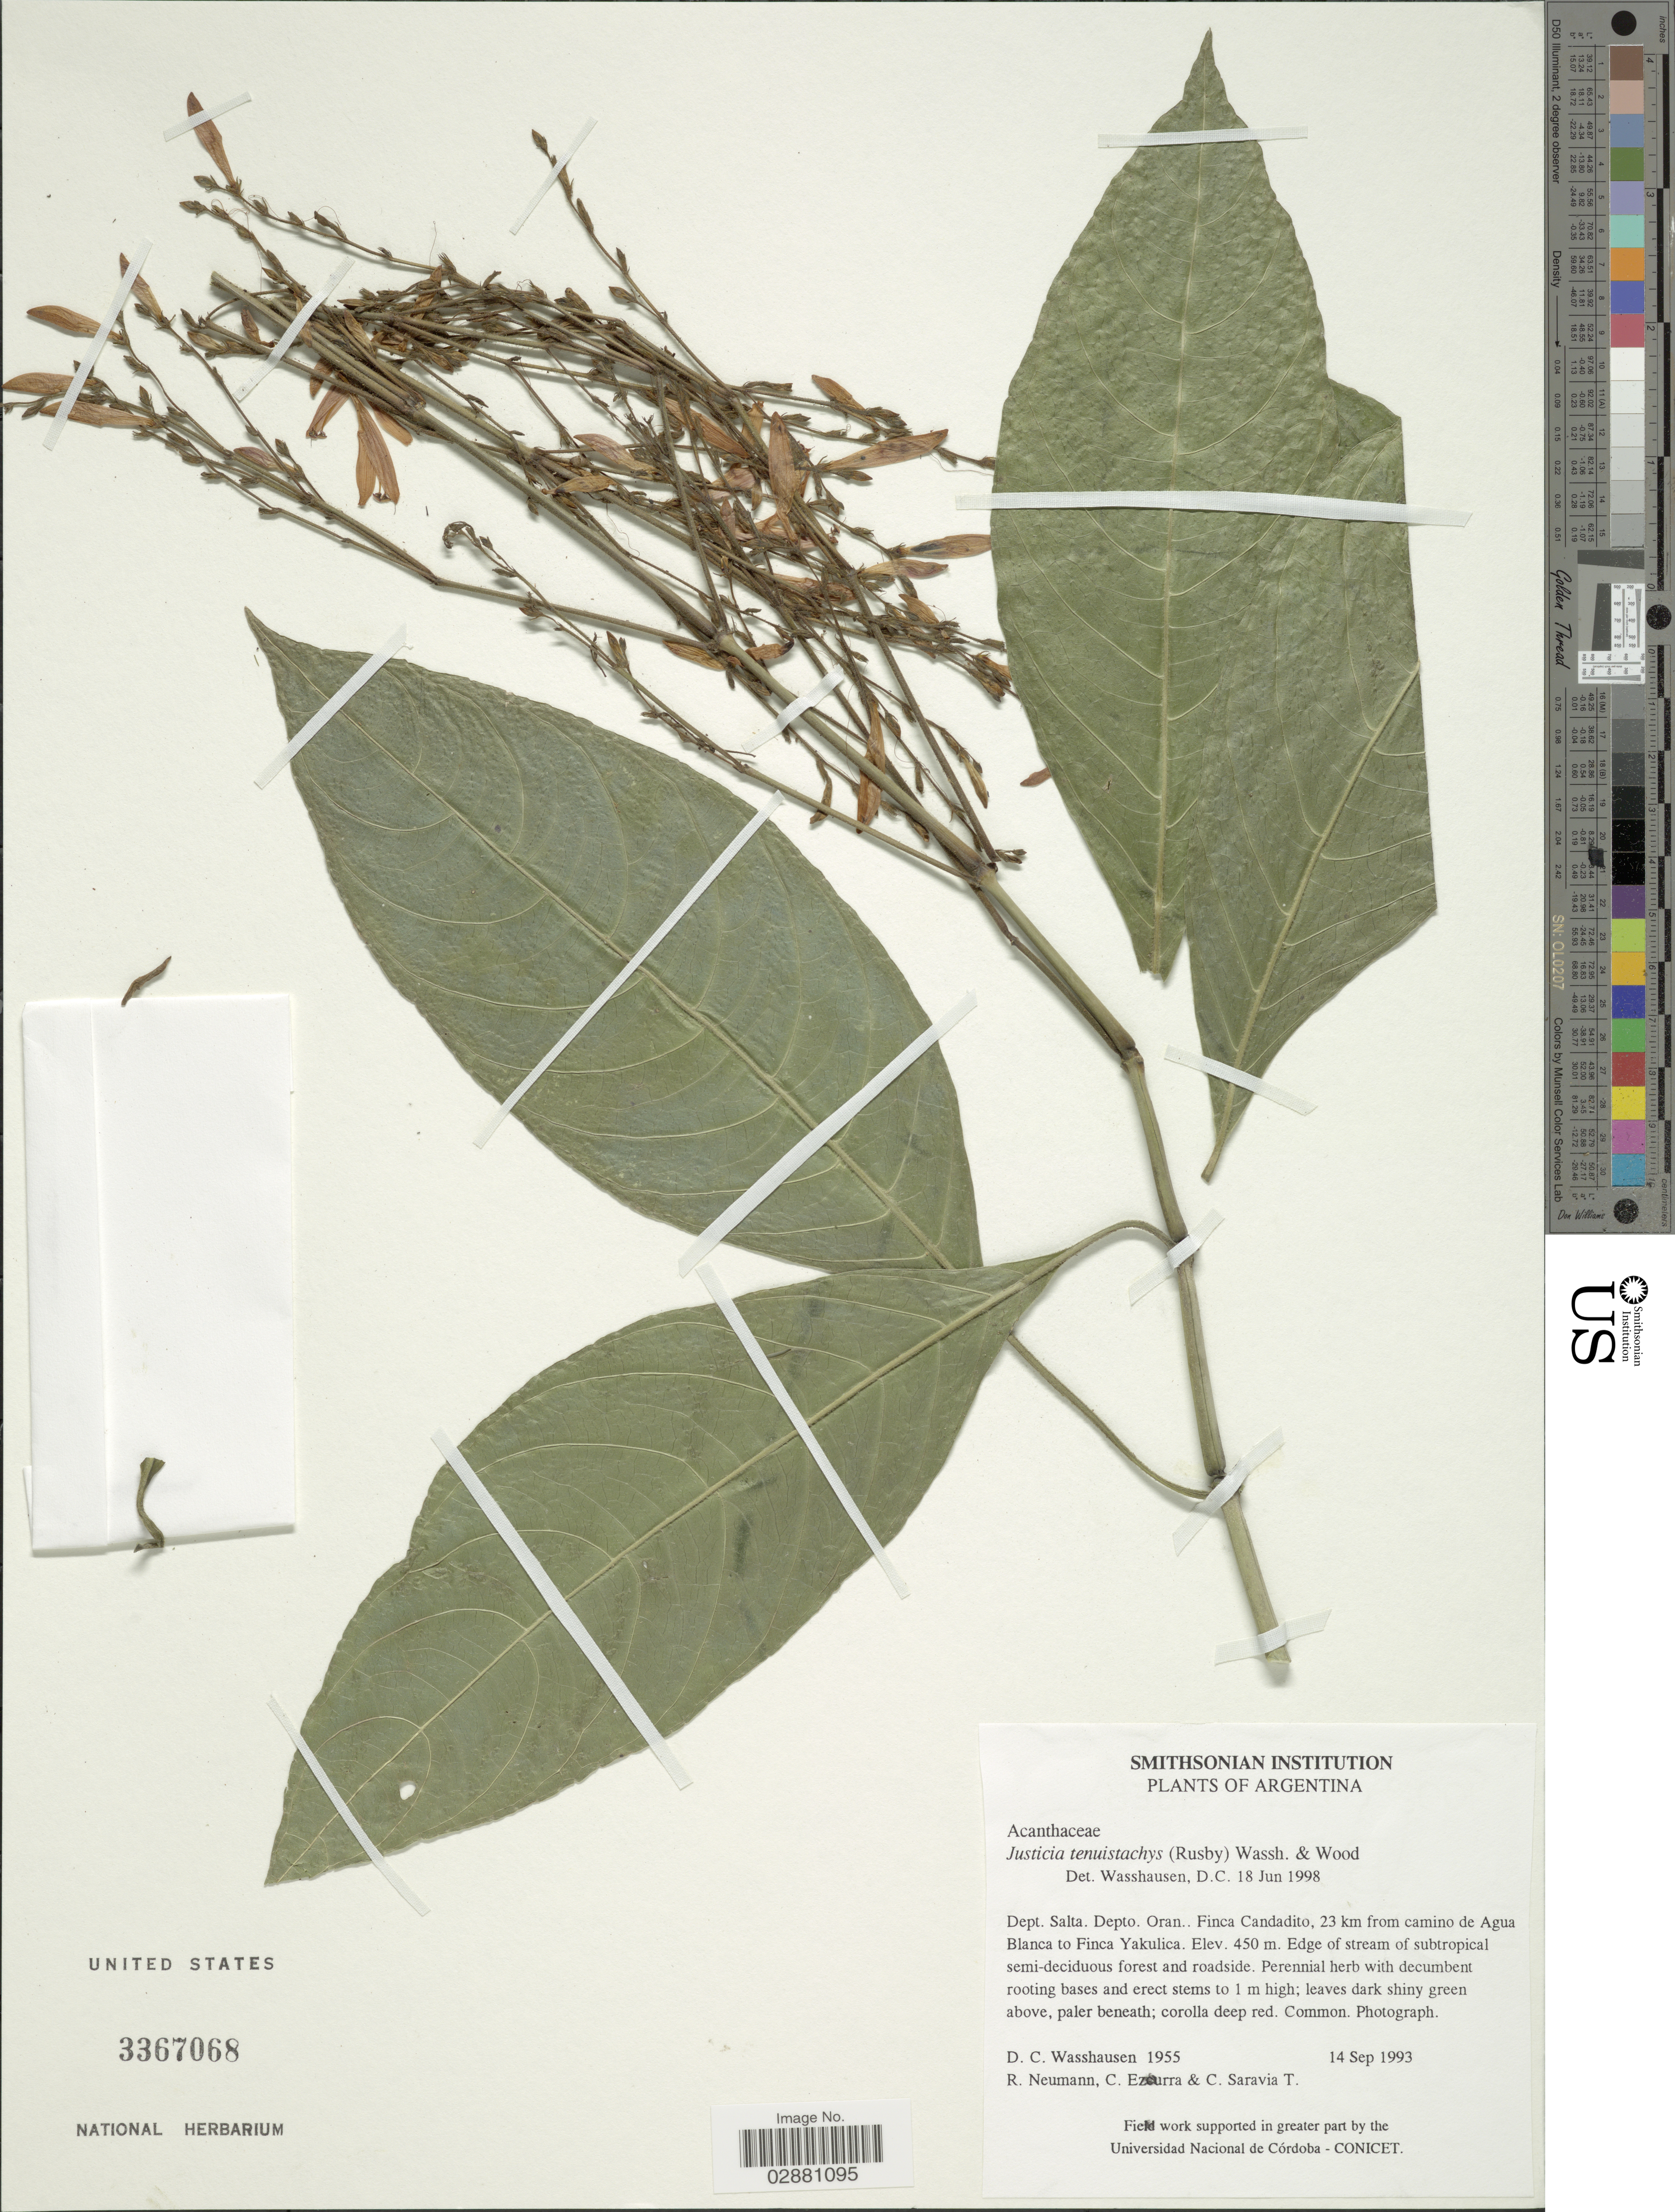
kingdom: Plantae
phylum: Tracheophyta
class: Magnoliopsida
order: Lamiales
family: Acanthaceae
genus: Justicia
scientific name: Justicia tenuistachys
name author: (Rusby) Wassh. & J.R.I. Wood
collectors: D. C. Wasshausen, R. Neumann, C. Ezcurra & C. Saravia T.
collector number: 1955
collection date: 1993-09-14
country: Argentina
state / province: Salta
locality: Dept. Salta. Depto. Oran. Finca Candadito, 23 km from camino de Agua Blanca to Finca Yakulica.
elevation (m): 450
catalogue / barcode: US 3367068